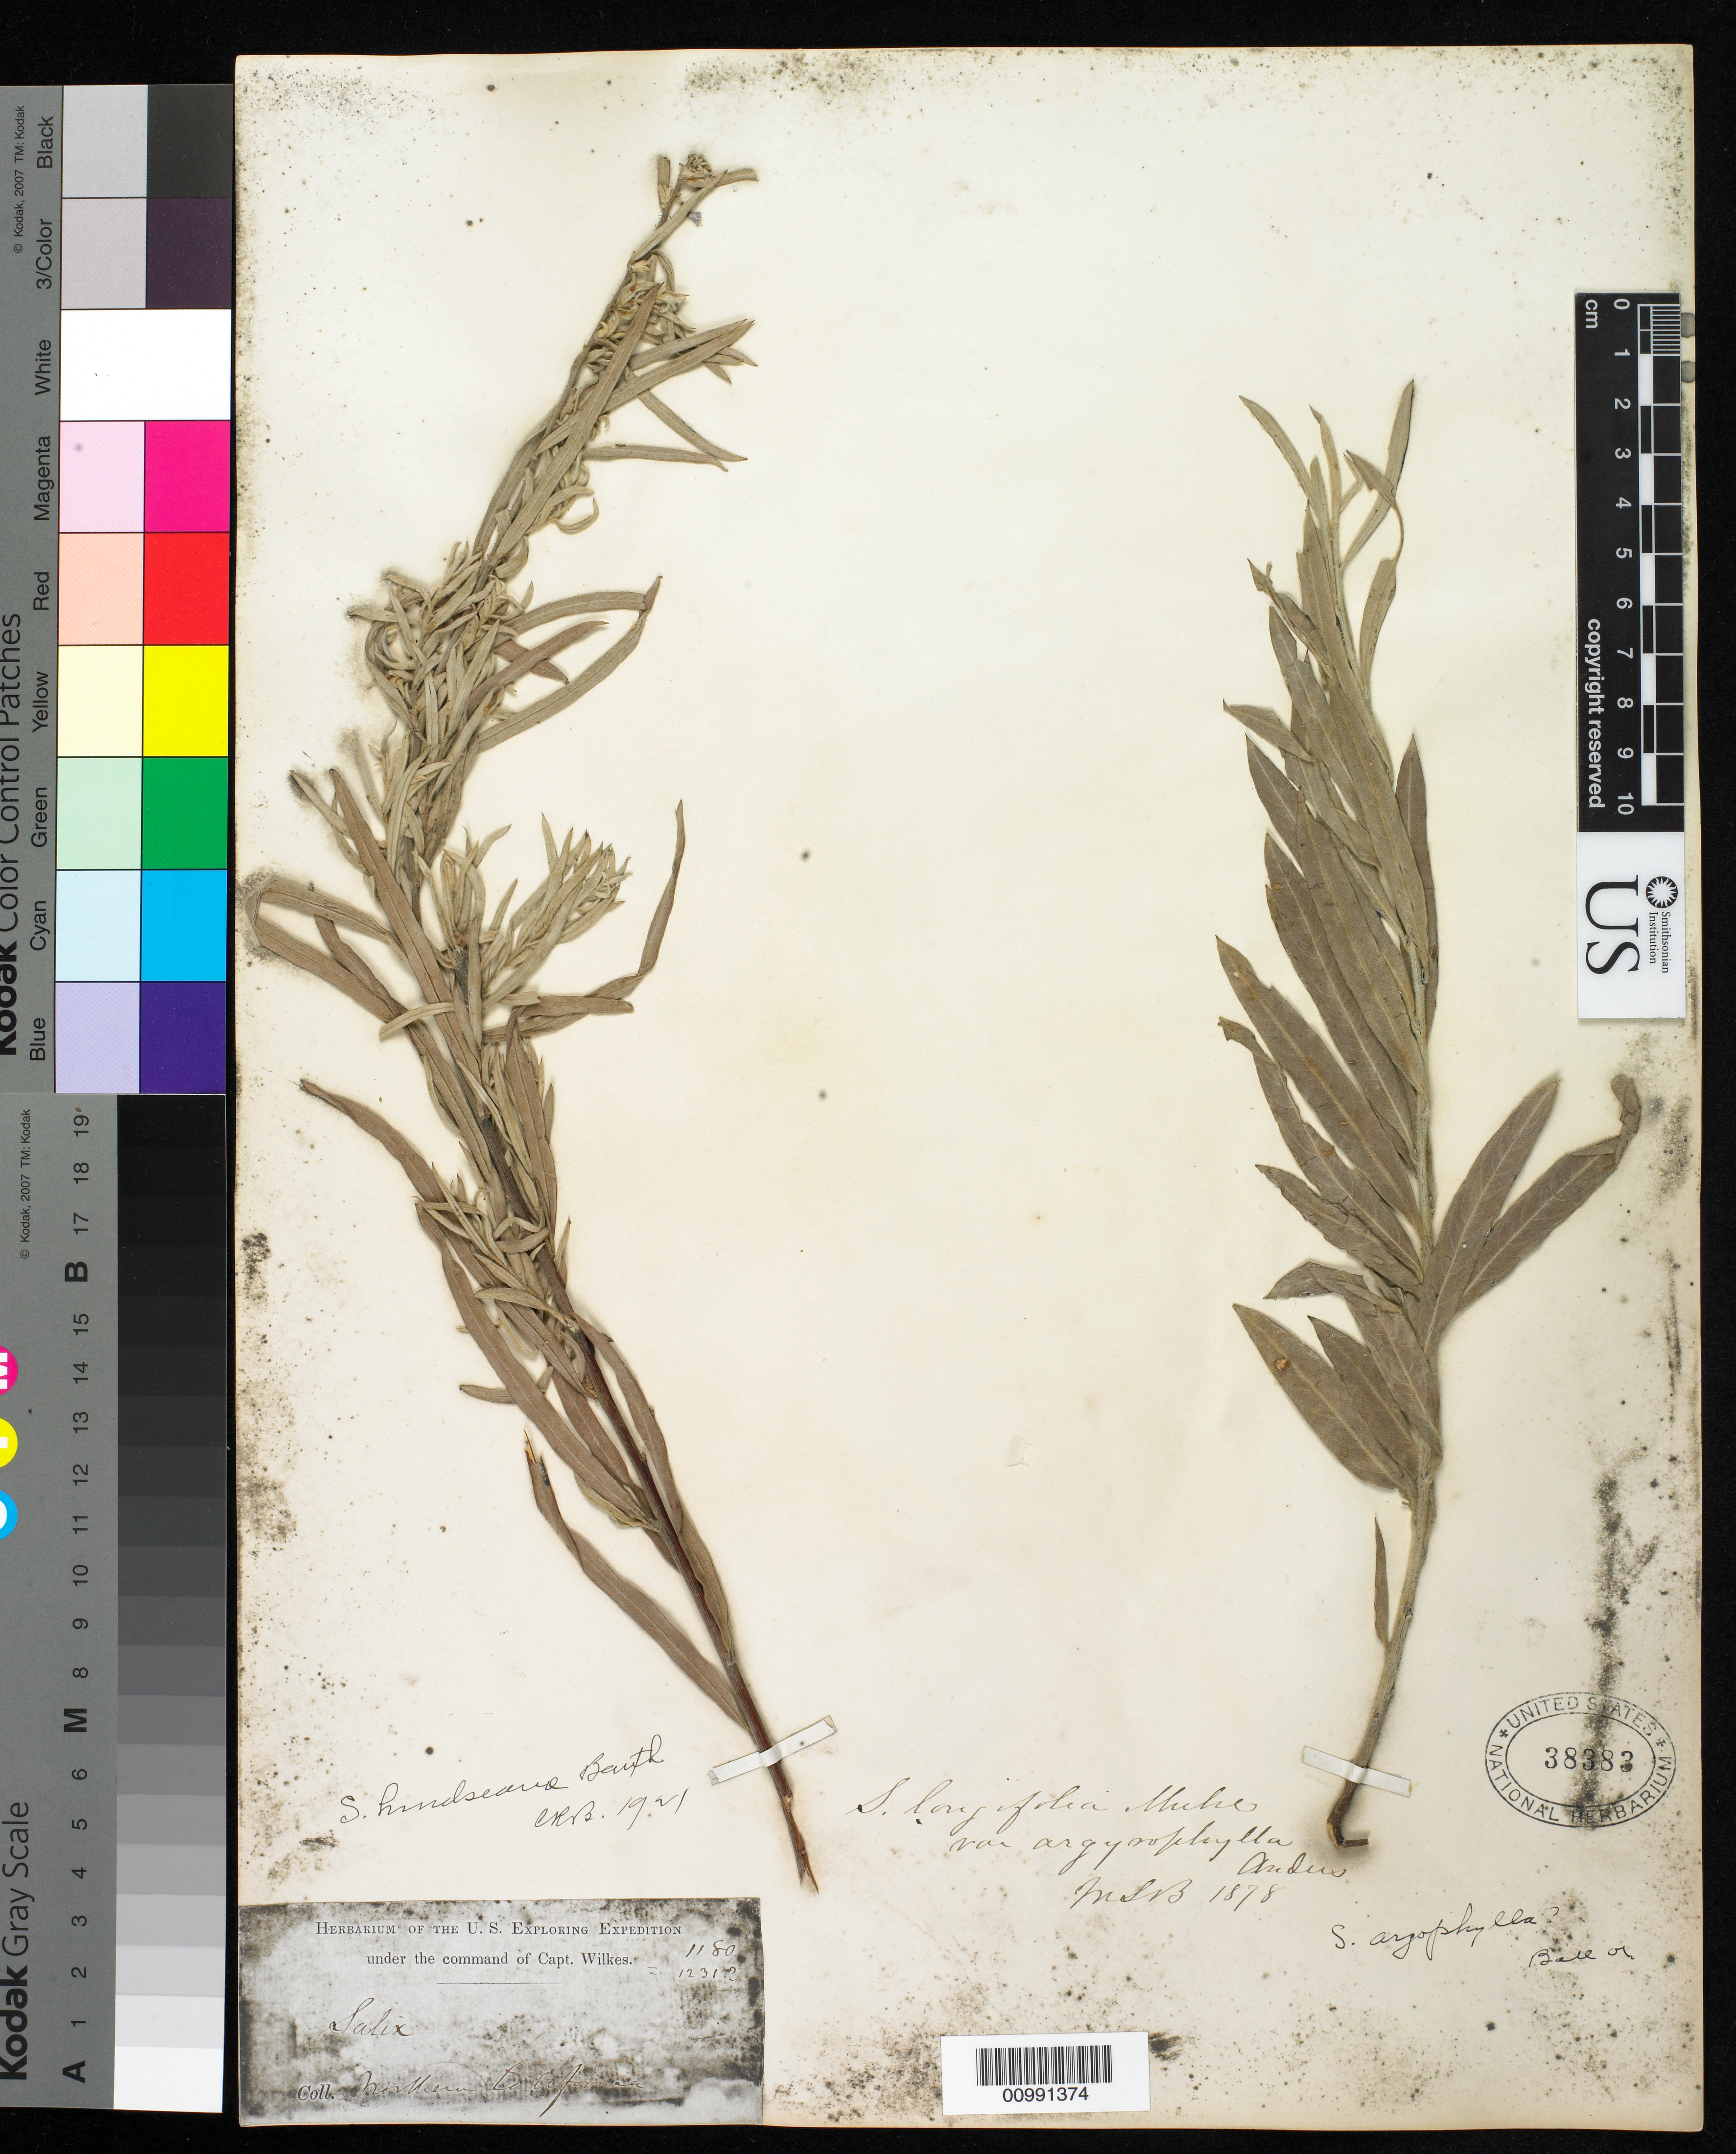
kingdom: Plantae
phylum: Tracheophyta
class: Magnoliopsida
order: Malpighiales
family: Salicaceae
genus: Salix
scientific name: Salix hindsiana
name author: Benth.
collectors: Wilkes Explor. Exped.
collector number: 1180 1231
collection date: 1838/1842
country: United States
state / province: California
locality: Northern California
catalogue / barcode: US 38383